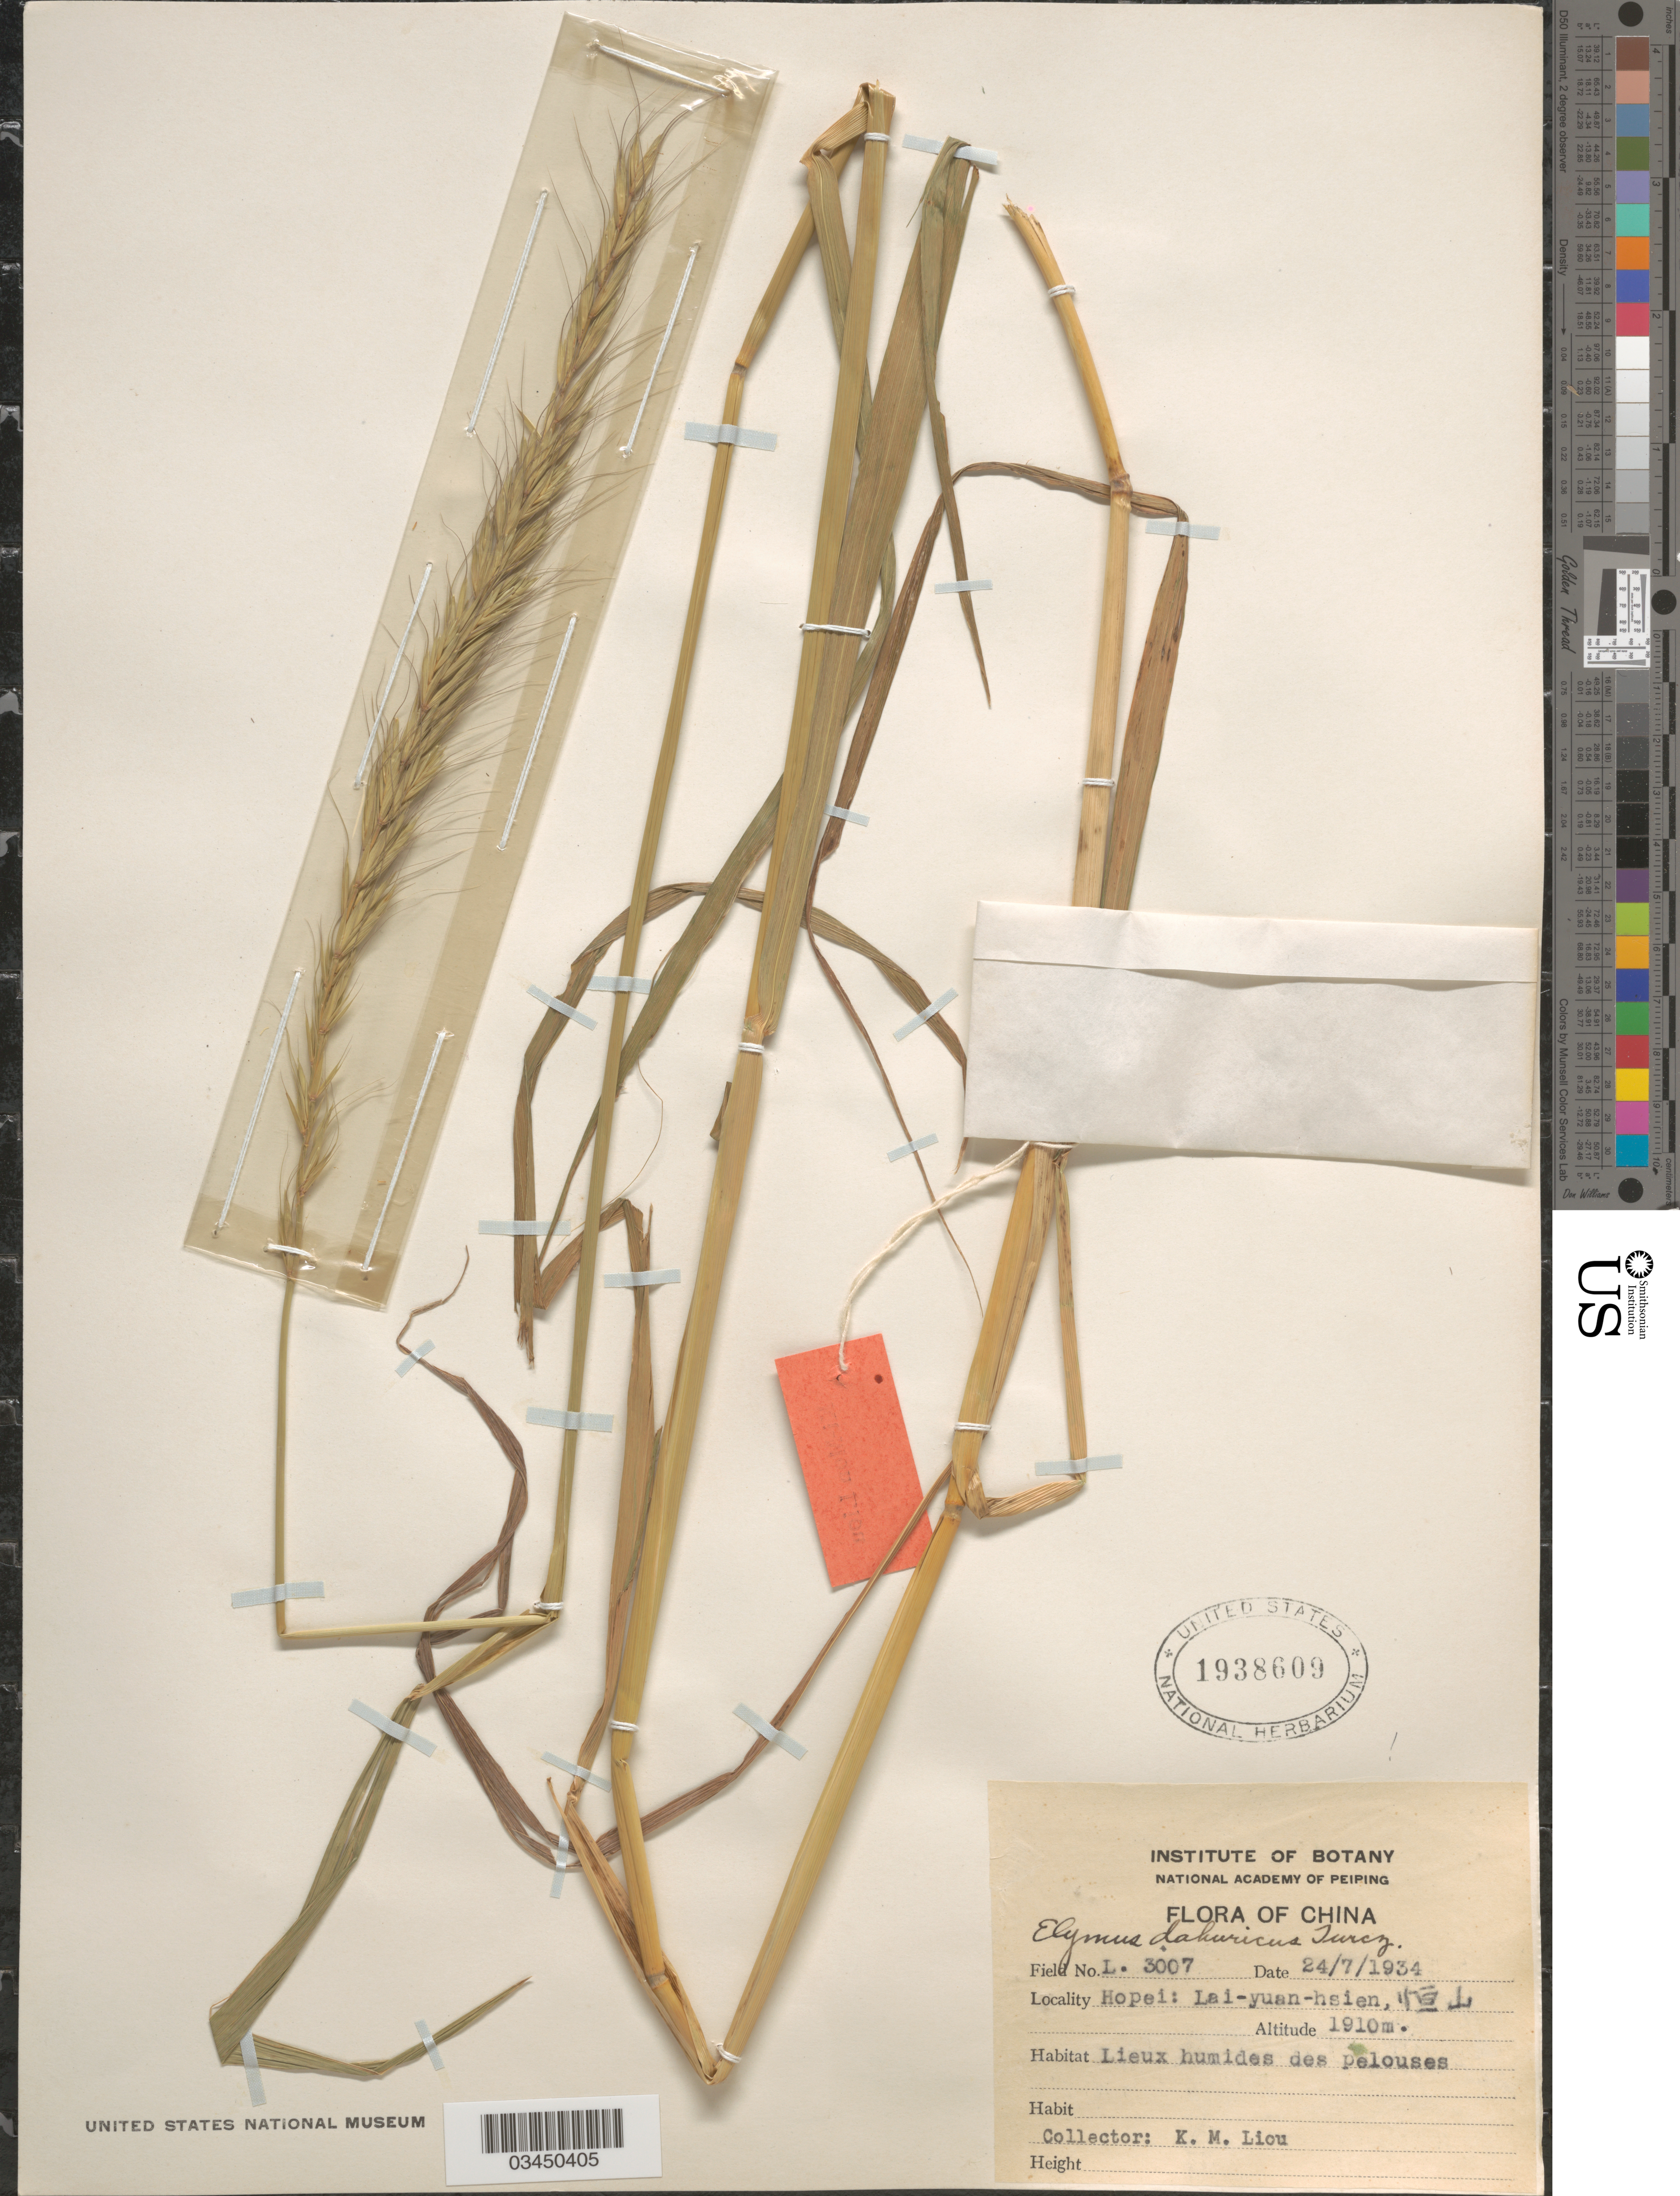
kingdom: Plantae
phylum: Tracheophyta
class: Liliopsida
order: Poales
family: Poaceae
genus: Elymus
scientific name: Elymus dahuricus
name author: Turcz. ex Griseb.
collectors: K. M. Liou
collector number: L.3007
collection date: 1934-07-24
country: China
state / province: Hebei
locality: Hopei: Lai-yuan-hsien, X. Lieux humides des pelouses.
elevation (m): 1910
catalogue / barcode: US 1938609